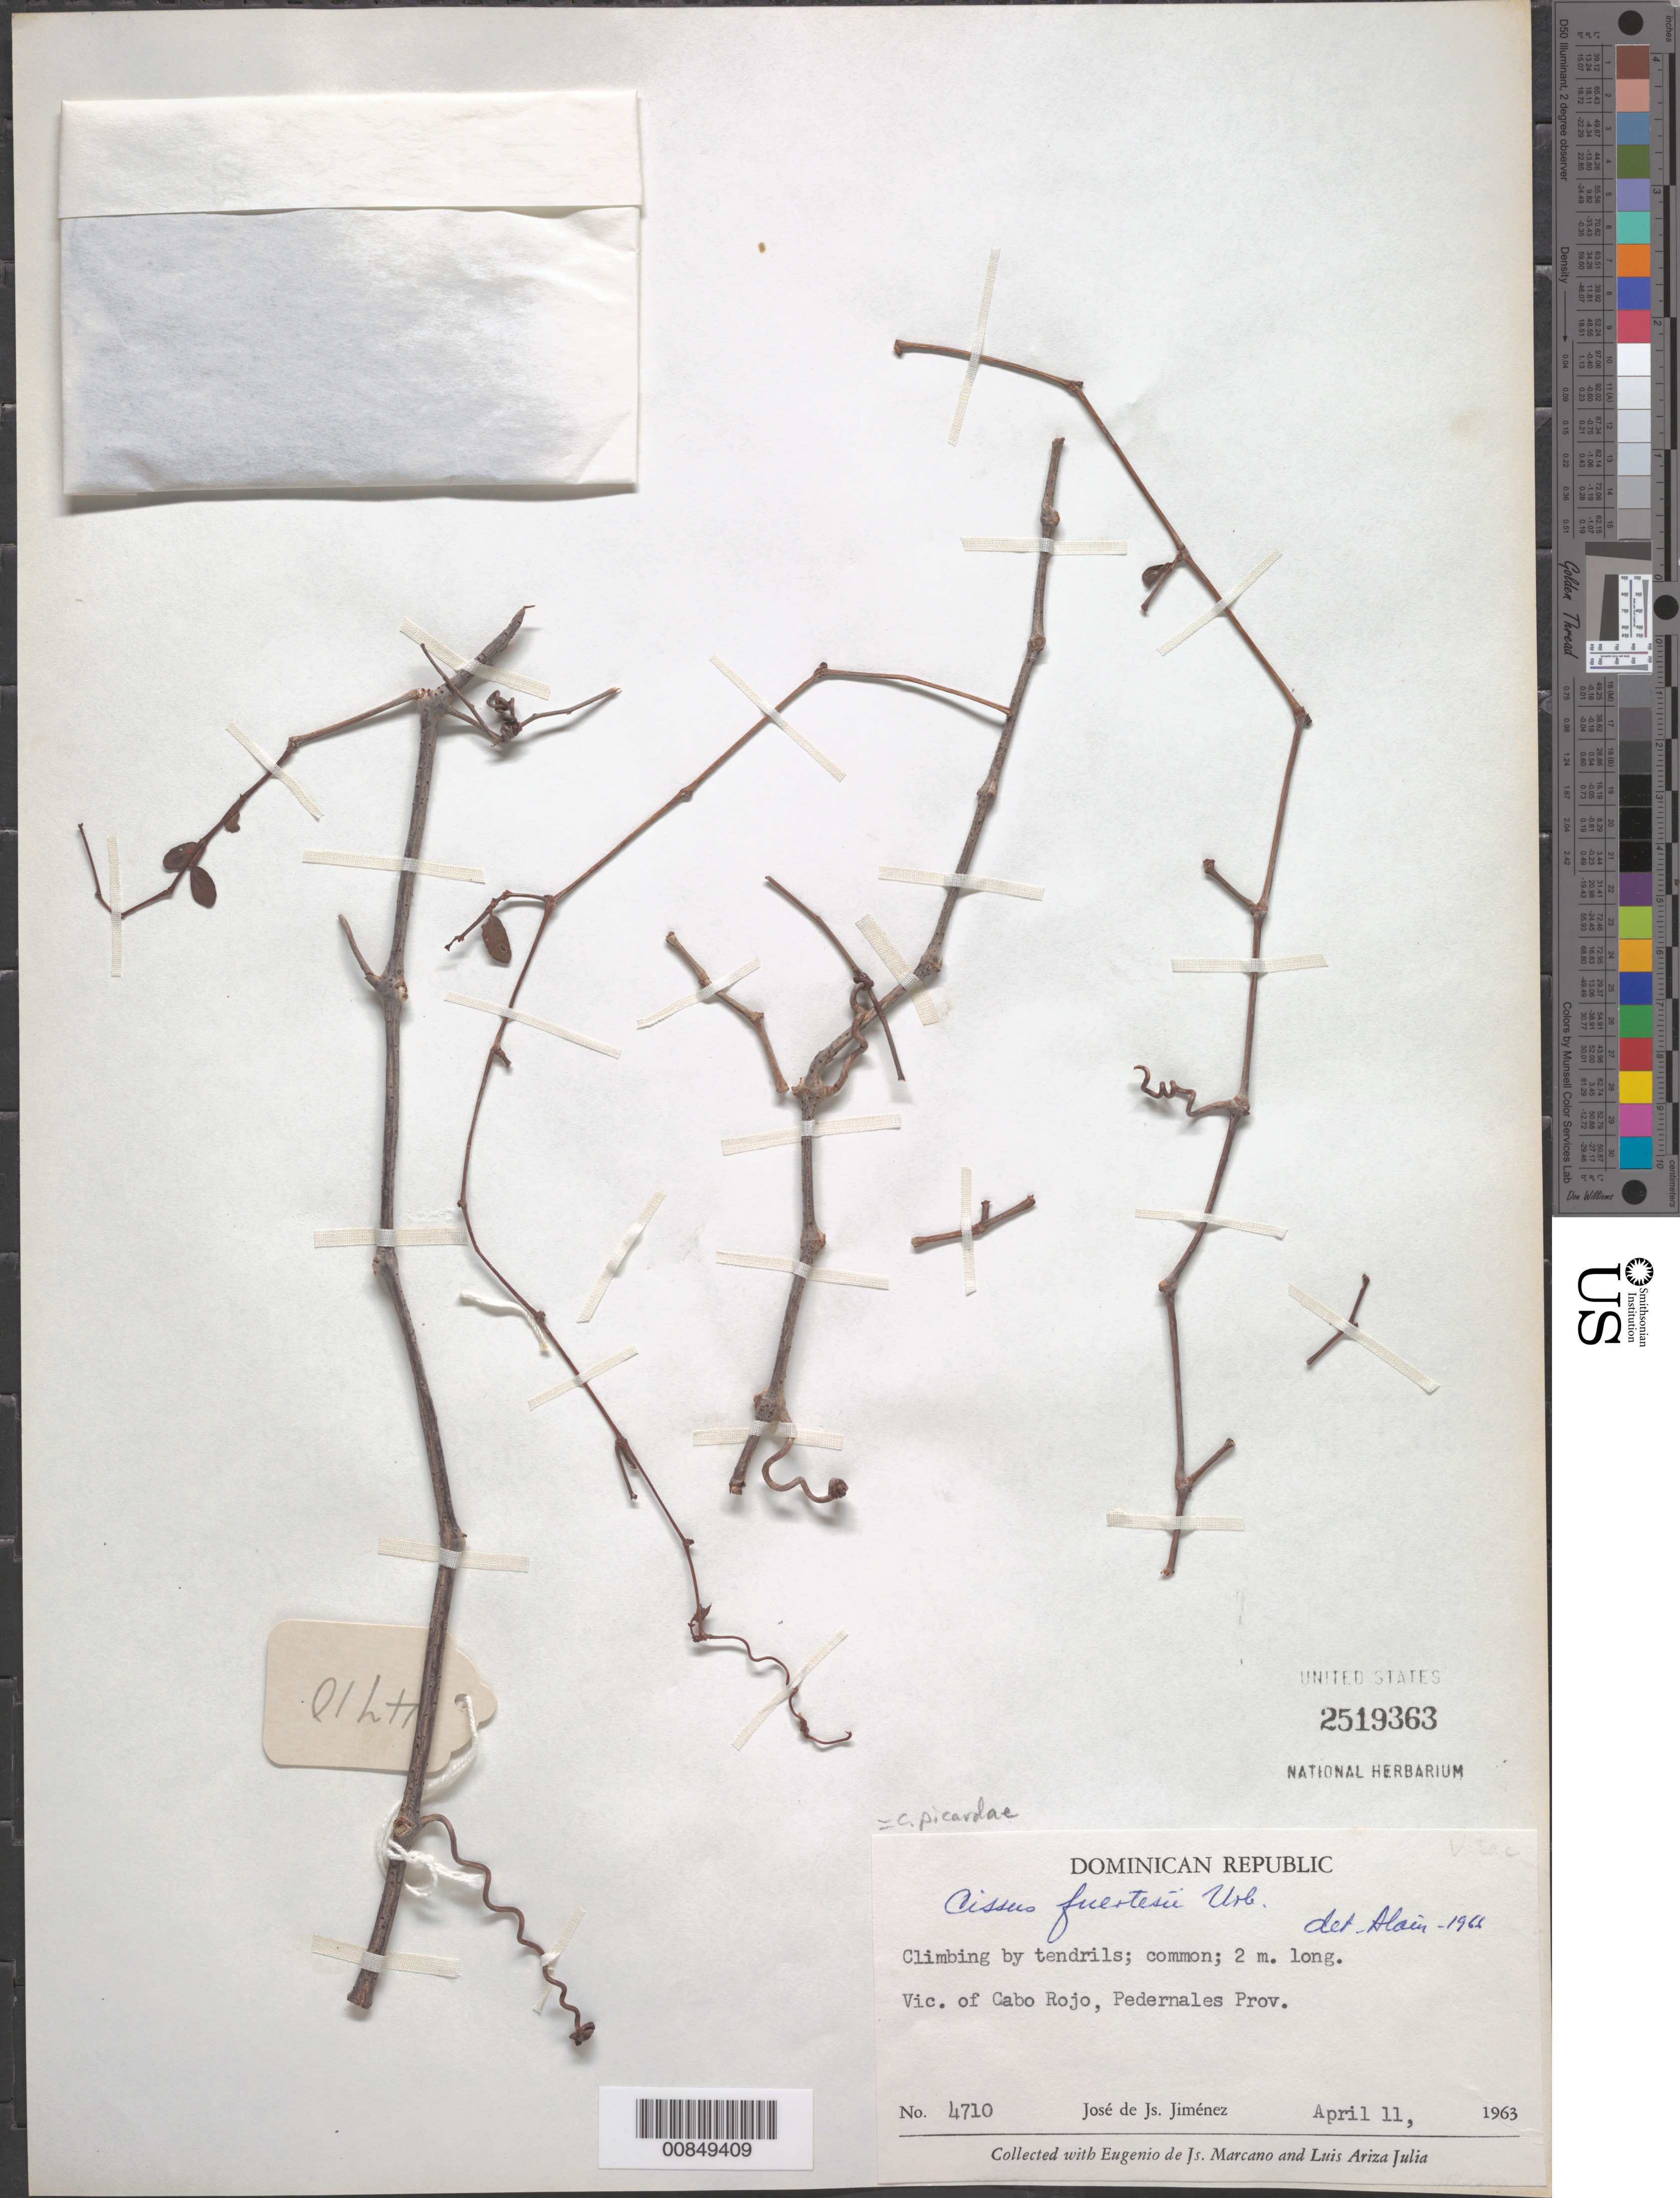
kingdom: Plantae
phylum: Tracheophyta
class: Magnoliopsida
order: Vitales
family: Vitaceae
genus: Cissus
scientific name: Cissus picardae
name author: Urb.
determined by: Liogier, Alain H.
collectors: J. J. Jiménez Almonte, E. J. Marcano F. & L. Ariza-Julia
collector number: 4710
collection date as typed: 11 Apr 1963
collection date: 1963-04-11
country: Dominican Republic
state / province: Pedernales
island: Hispaniola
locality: Cabo Rojo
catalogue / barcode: US 2519363